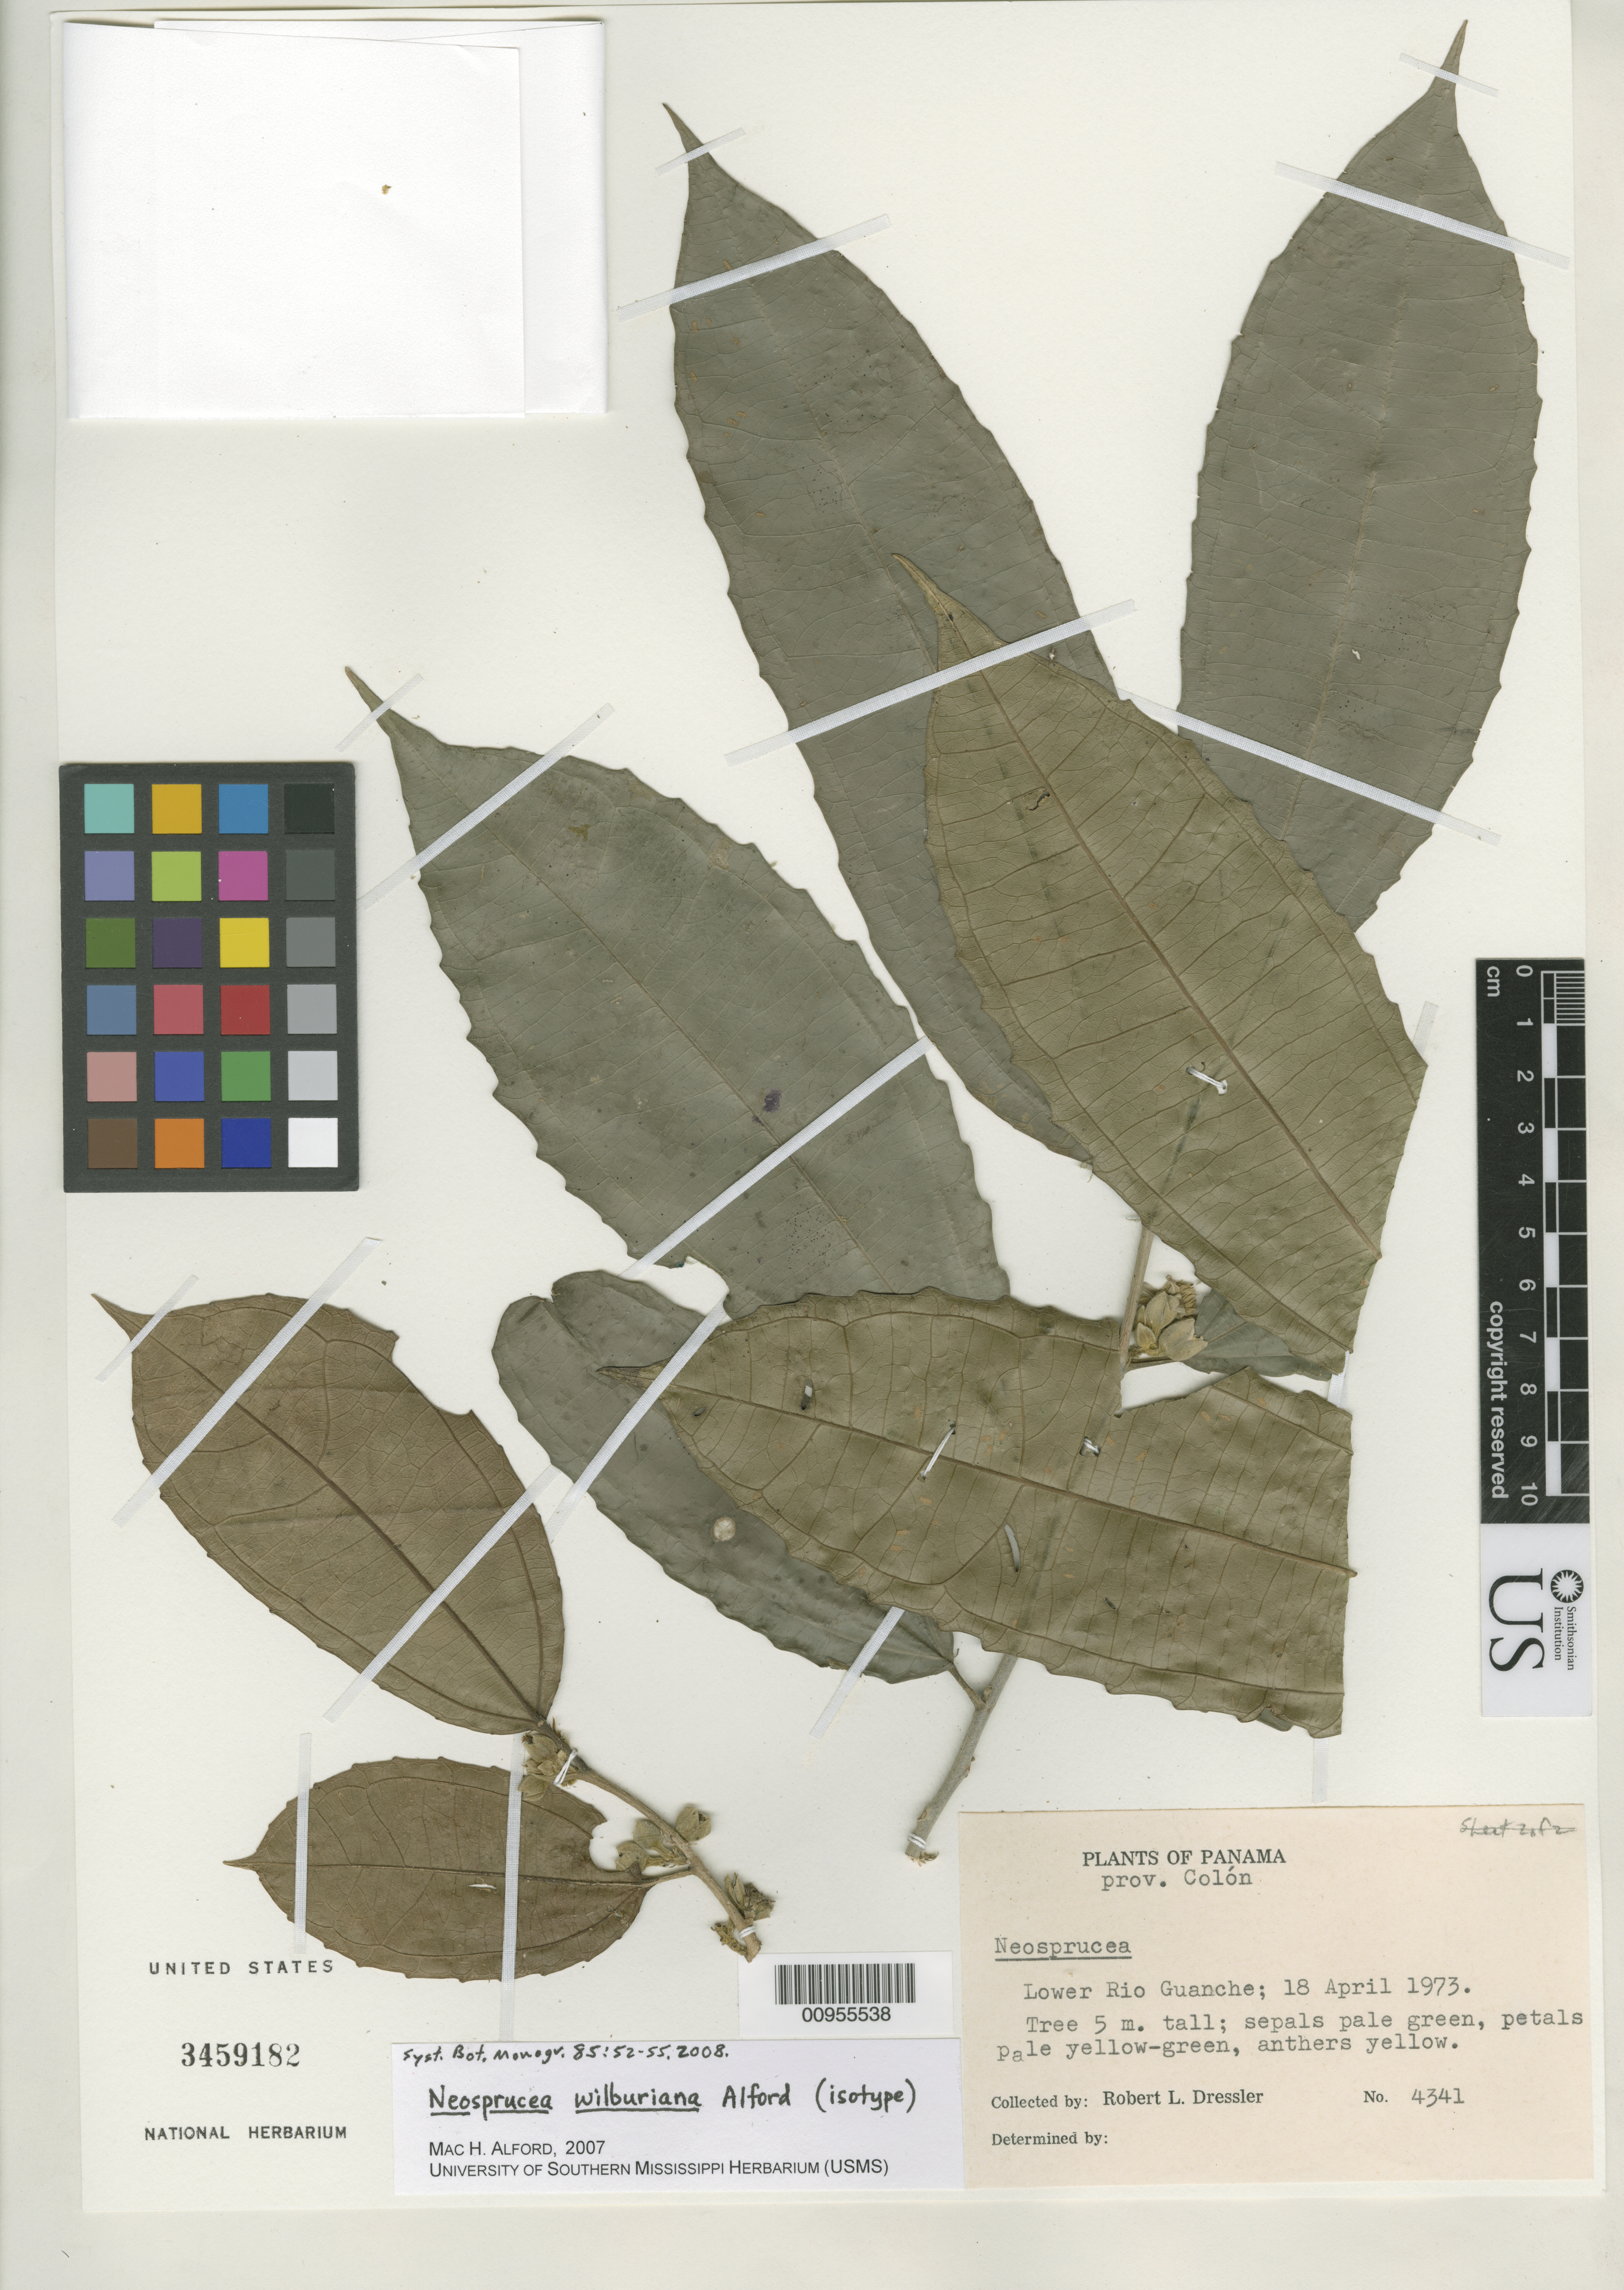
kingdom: Plantae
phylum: Tracheophyta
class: Magnoliopsida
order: Malpighiales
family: Salicaceae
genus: Neosprucea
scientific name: Neosprucea wilburiana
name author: M.H. Alford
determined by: Alford, Mac Haverson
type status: Isotype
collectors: R. Dressler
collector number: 4341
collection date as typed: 18 Apr 1973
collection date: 1973-04-18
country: Panama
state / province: Colón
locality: Lower Rio Guanche.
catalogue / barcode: US 3459182